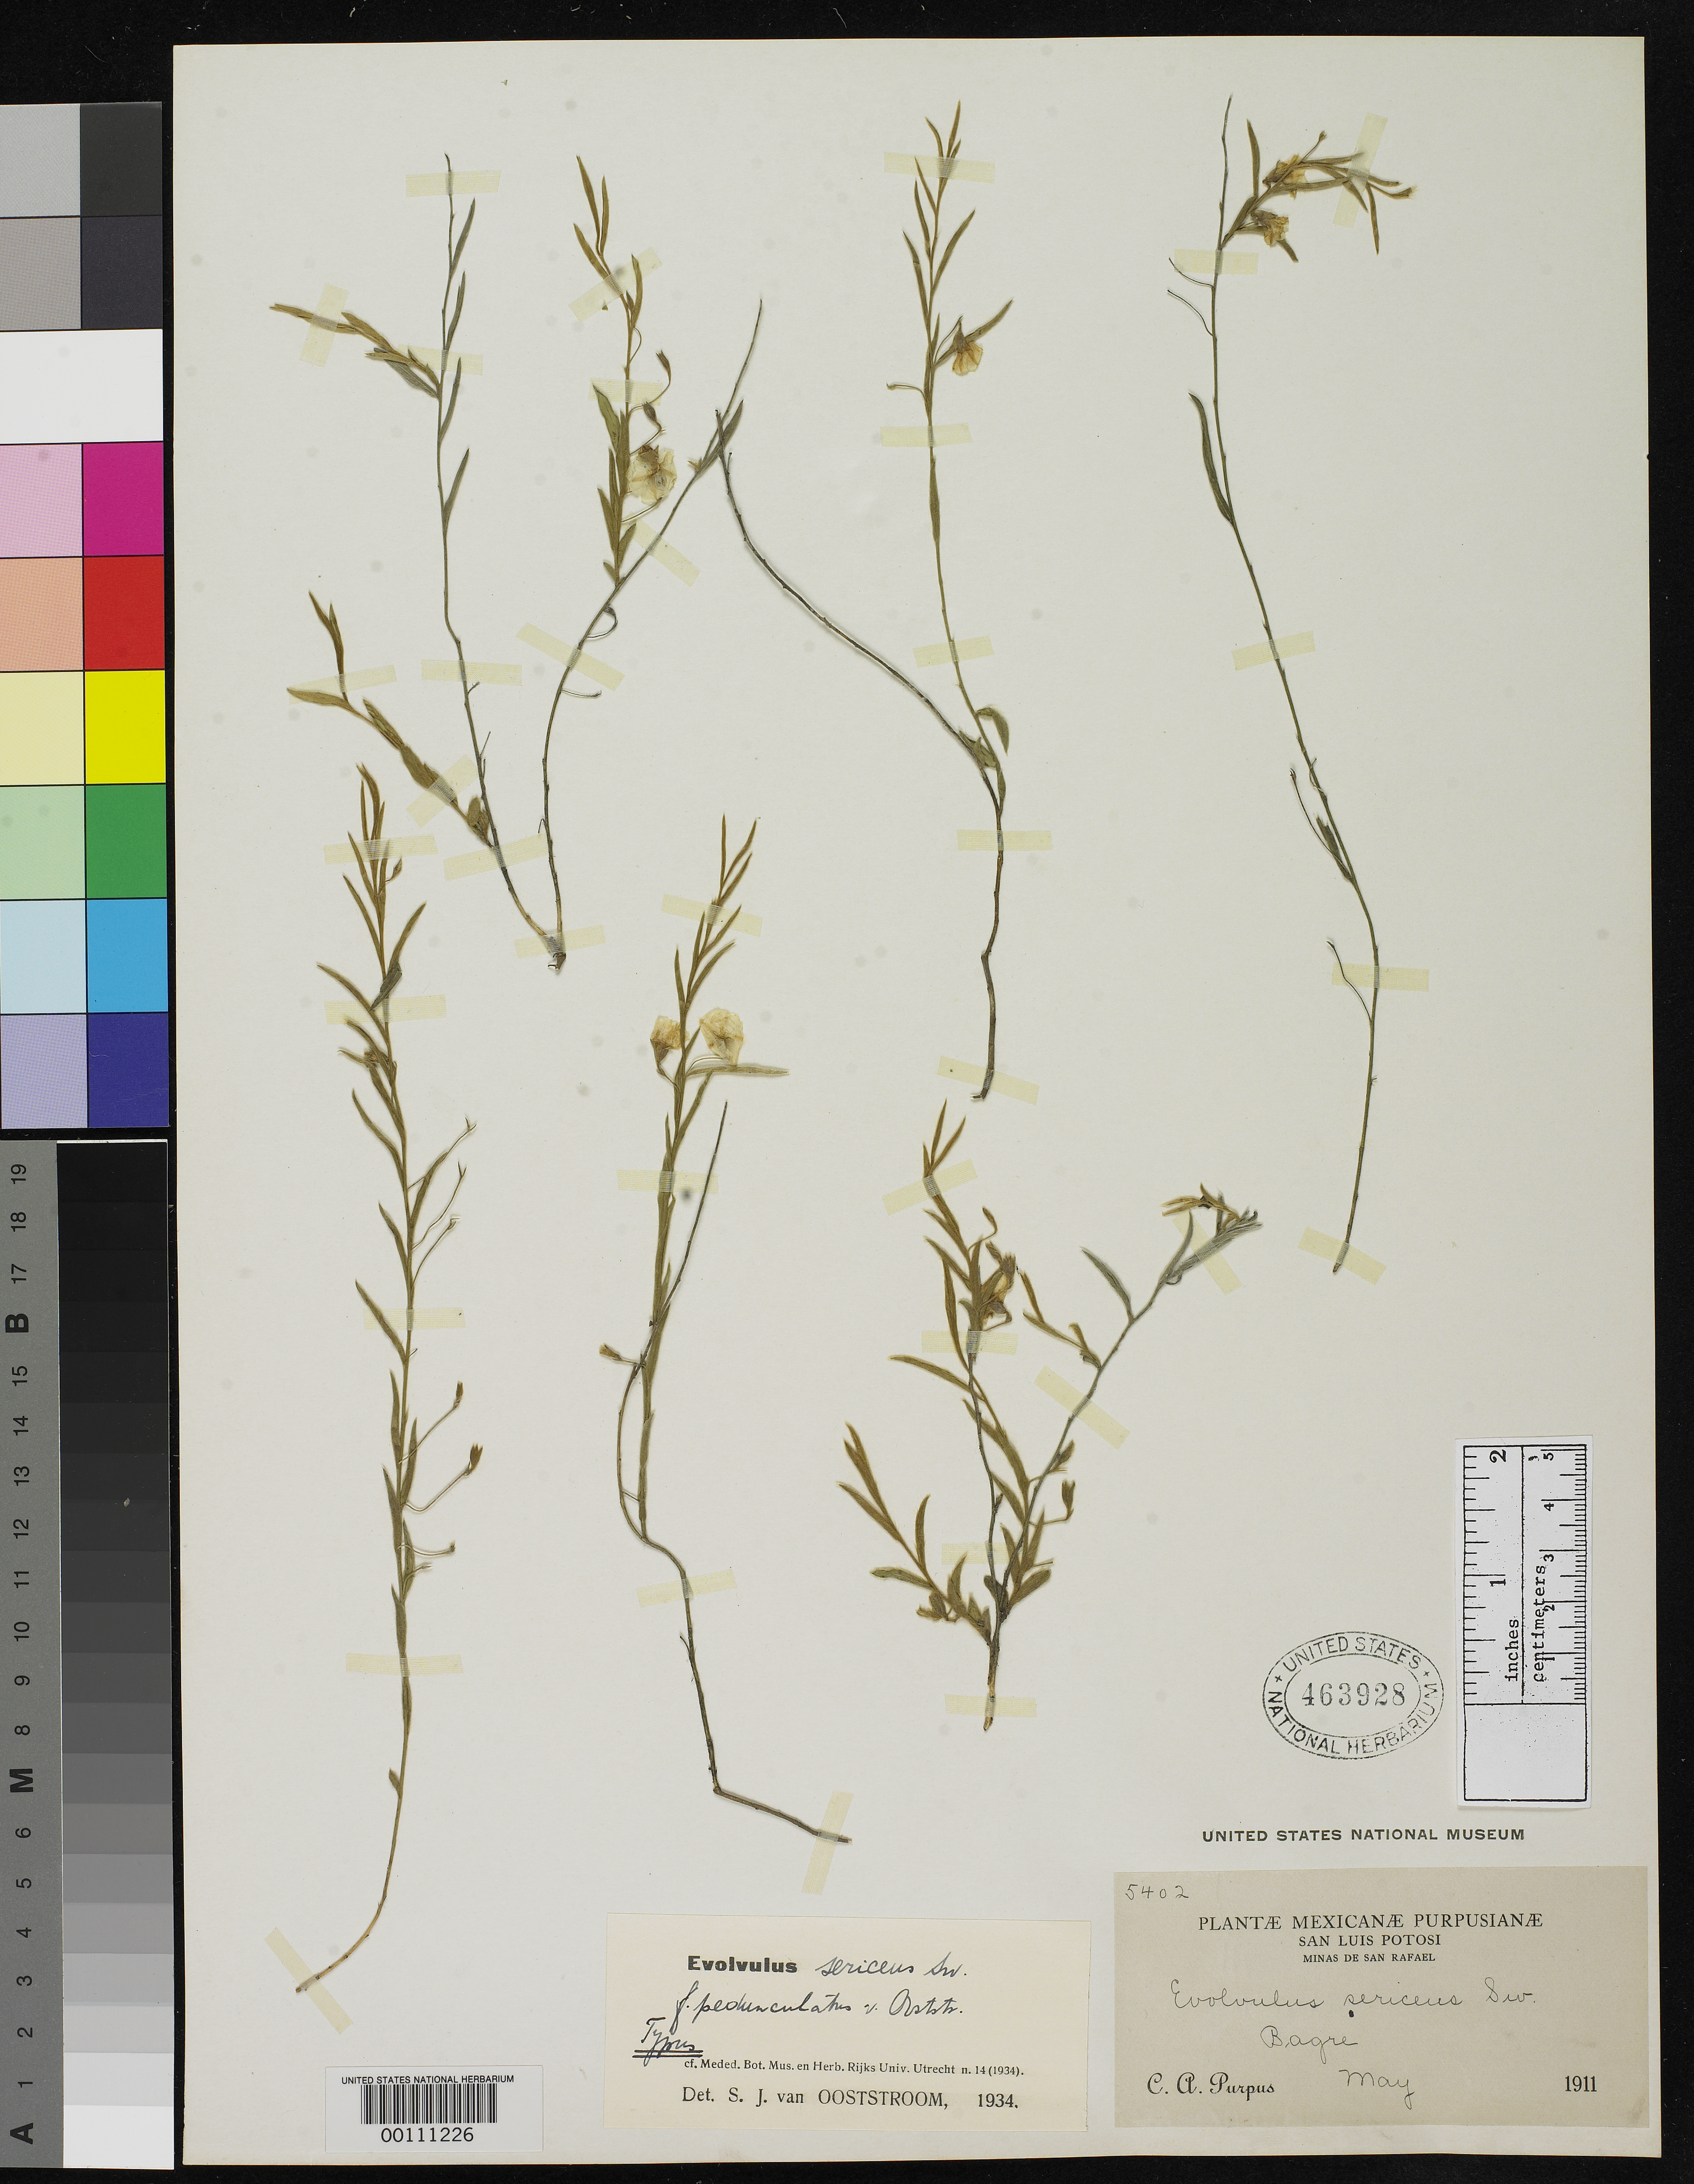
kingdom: Plantae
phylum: Tracheophyta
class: Magnoliopsida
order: Solanales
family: Convolvulaceae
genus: Evolvulus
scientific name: Evolvulus sericeus f. pedunculatus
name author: Ooststr.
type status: Holotype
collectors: C. A. Purpus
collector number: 5402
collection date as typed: May 1911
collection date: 1911-05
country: Mexico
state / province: San Luis Potosi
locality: Minas de San Rafael, Bagre.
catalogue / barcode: US 463928